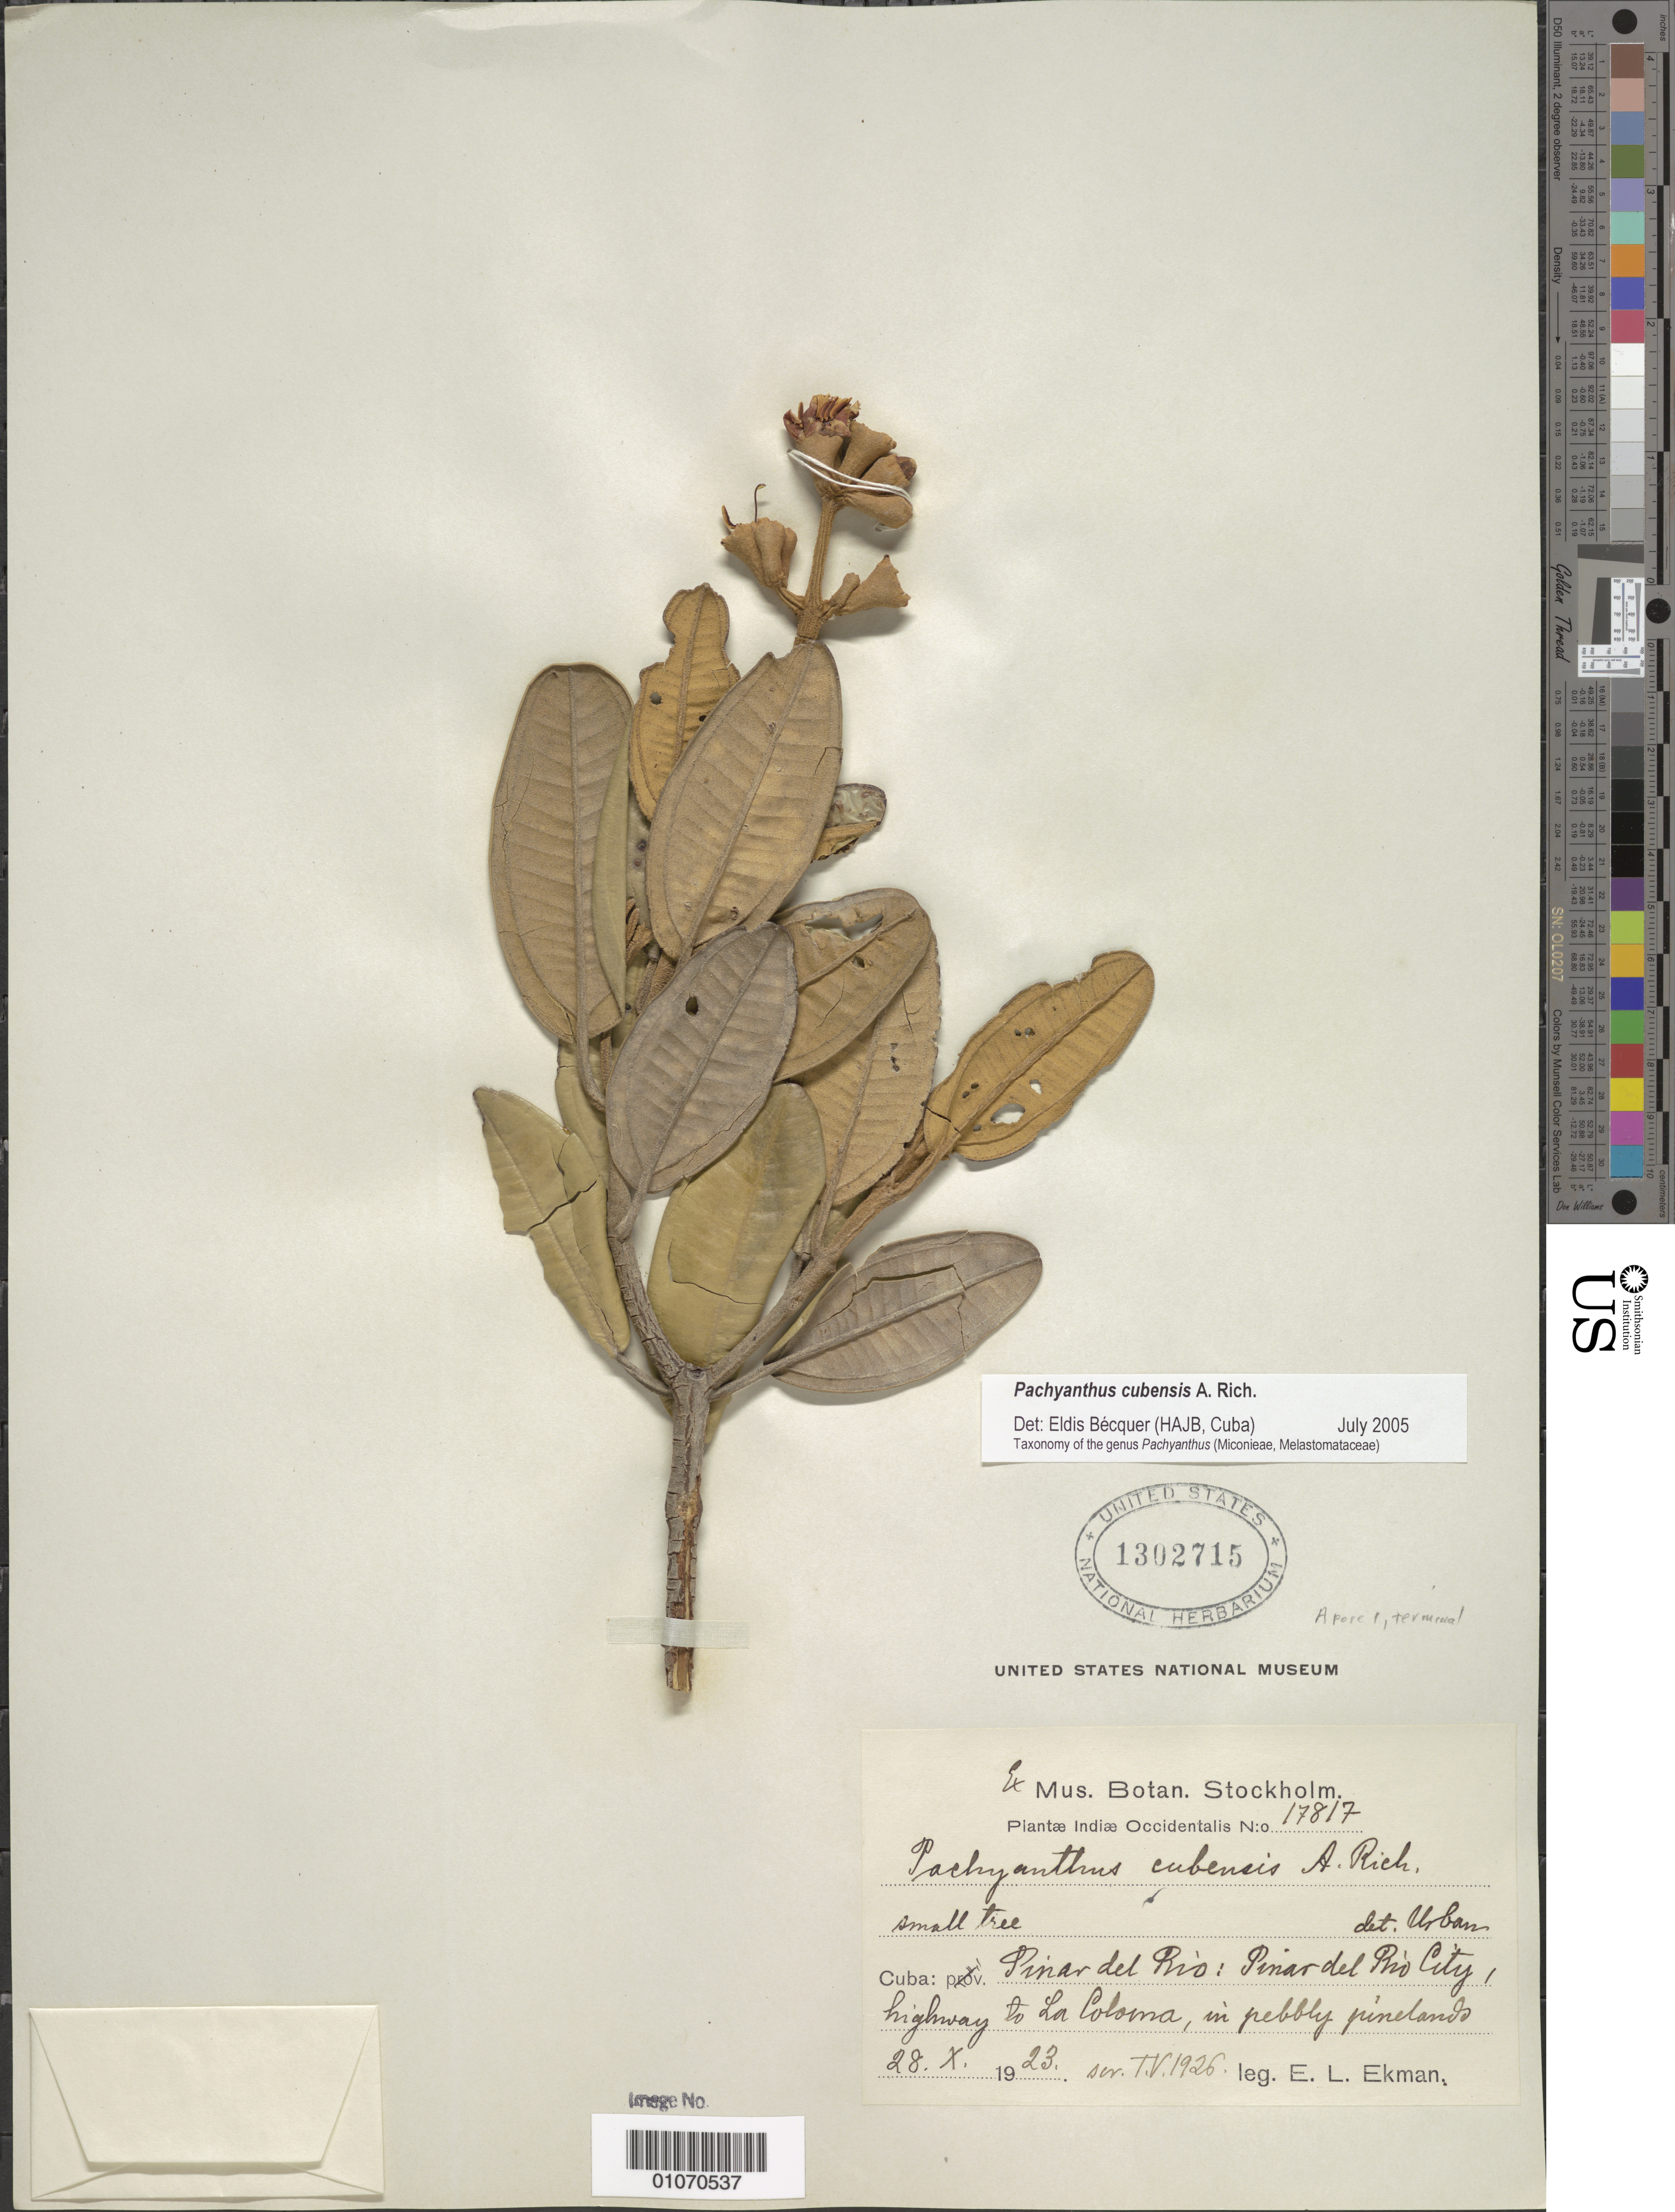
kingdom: Plantae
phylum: Tracheophyta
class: Magnoliopsida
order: Myrtales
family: Melastomataceae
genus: Pachyanthus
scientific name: Pachyanthus cubensis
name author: A. Rich.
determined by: Bécquer Granados, E. R., (HAJB)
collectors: E. L. Ekman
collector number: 17817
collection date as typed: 28 Oct 1923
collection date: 1923-10-28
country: Cuba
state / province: Pinar del Río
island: Cuba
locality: Pinar del Río City, highway to La Coloma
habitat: In pebbly pinelands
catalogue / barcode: US 1302715